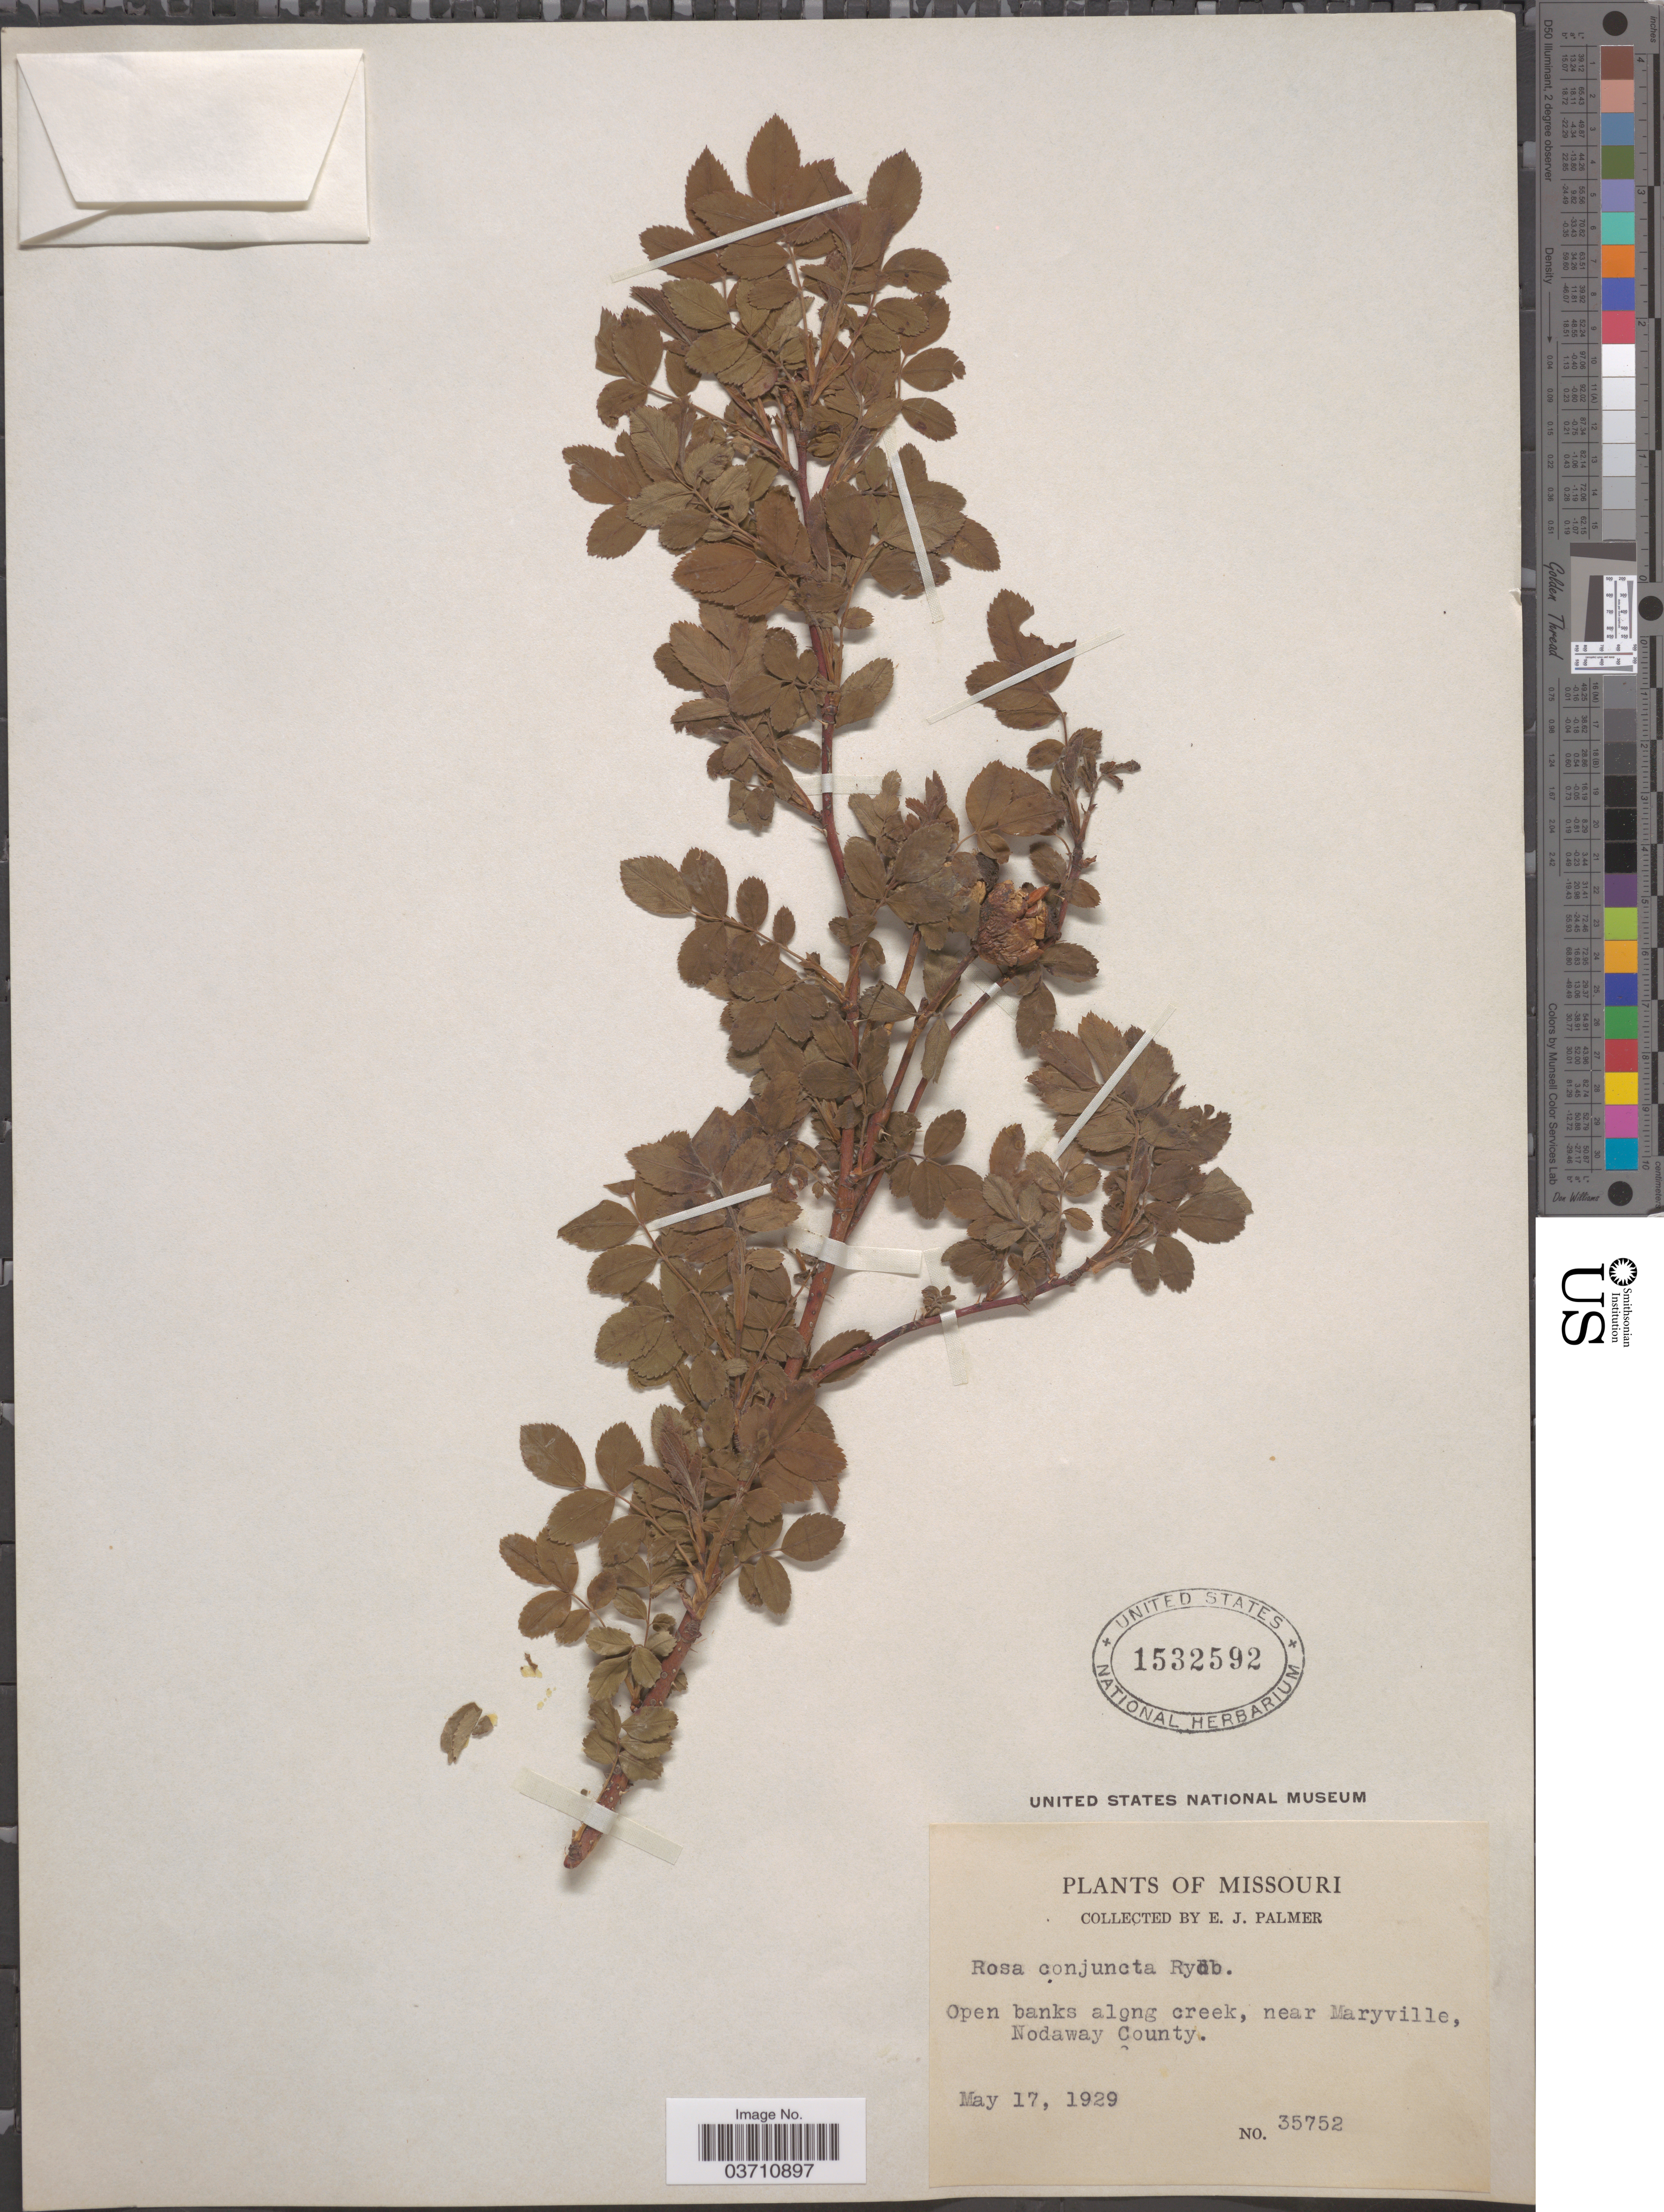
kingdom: Plantae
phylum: Tracheophyta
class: Magnoliopsida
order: Rosales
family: Rosaceae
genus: Rosa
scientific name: Rosa conjuncta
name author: Rydb.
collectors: E. J. Palmer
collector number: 35752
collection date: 1929-05-17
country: United States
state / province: Missouri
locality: Open banks along creek, near Marysville, Nodaway County.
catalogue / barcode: US 1532592